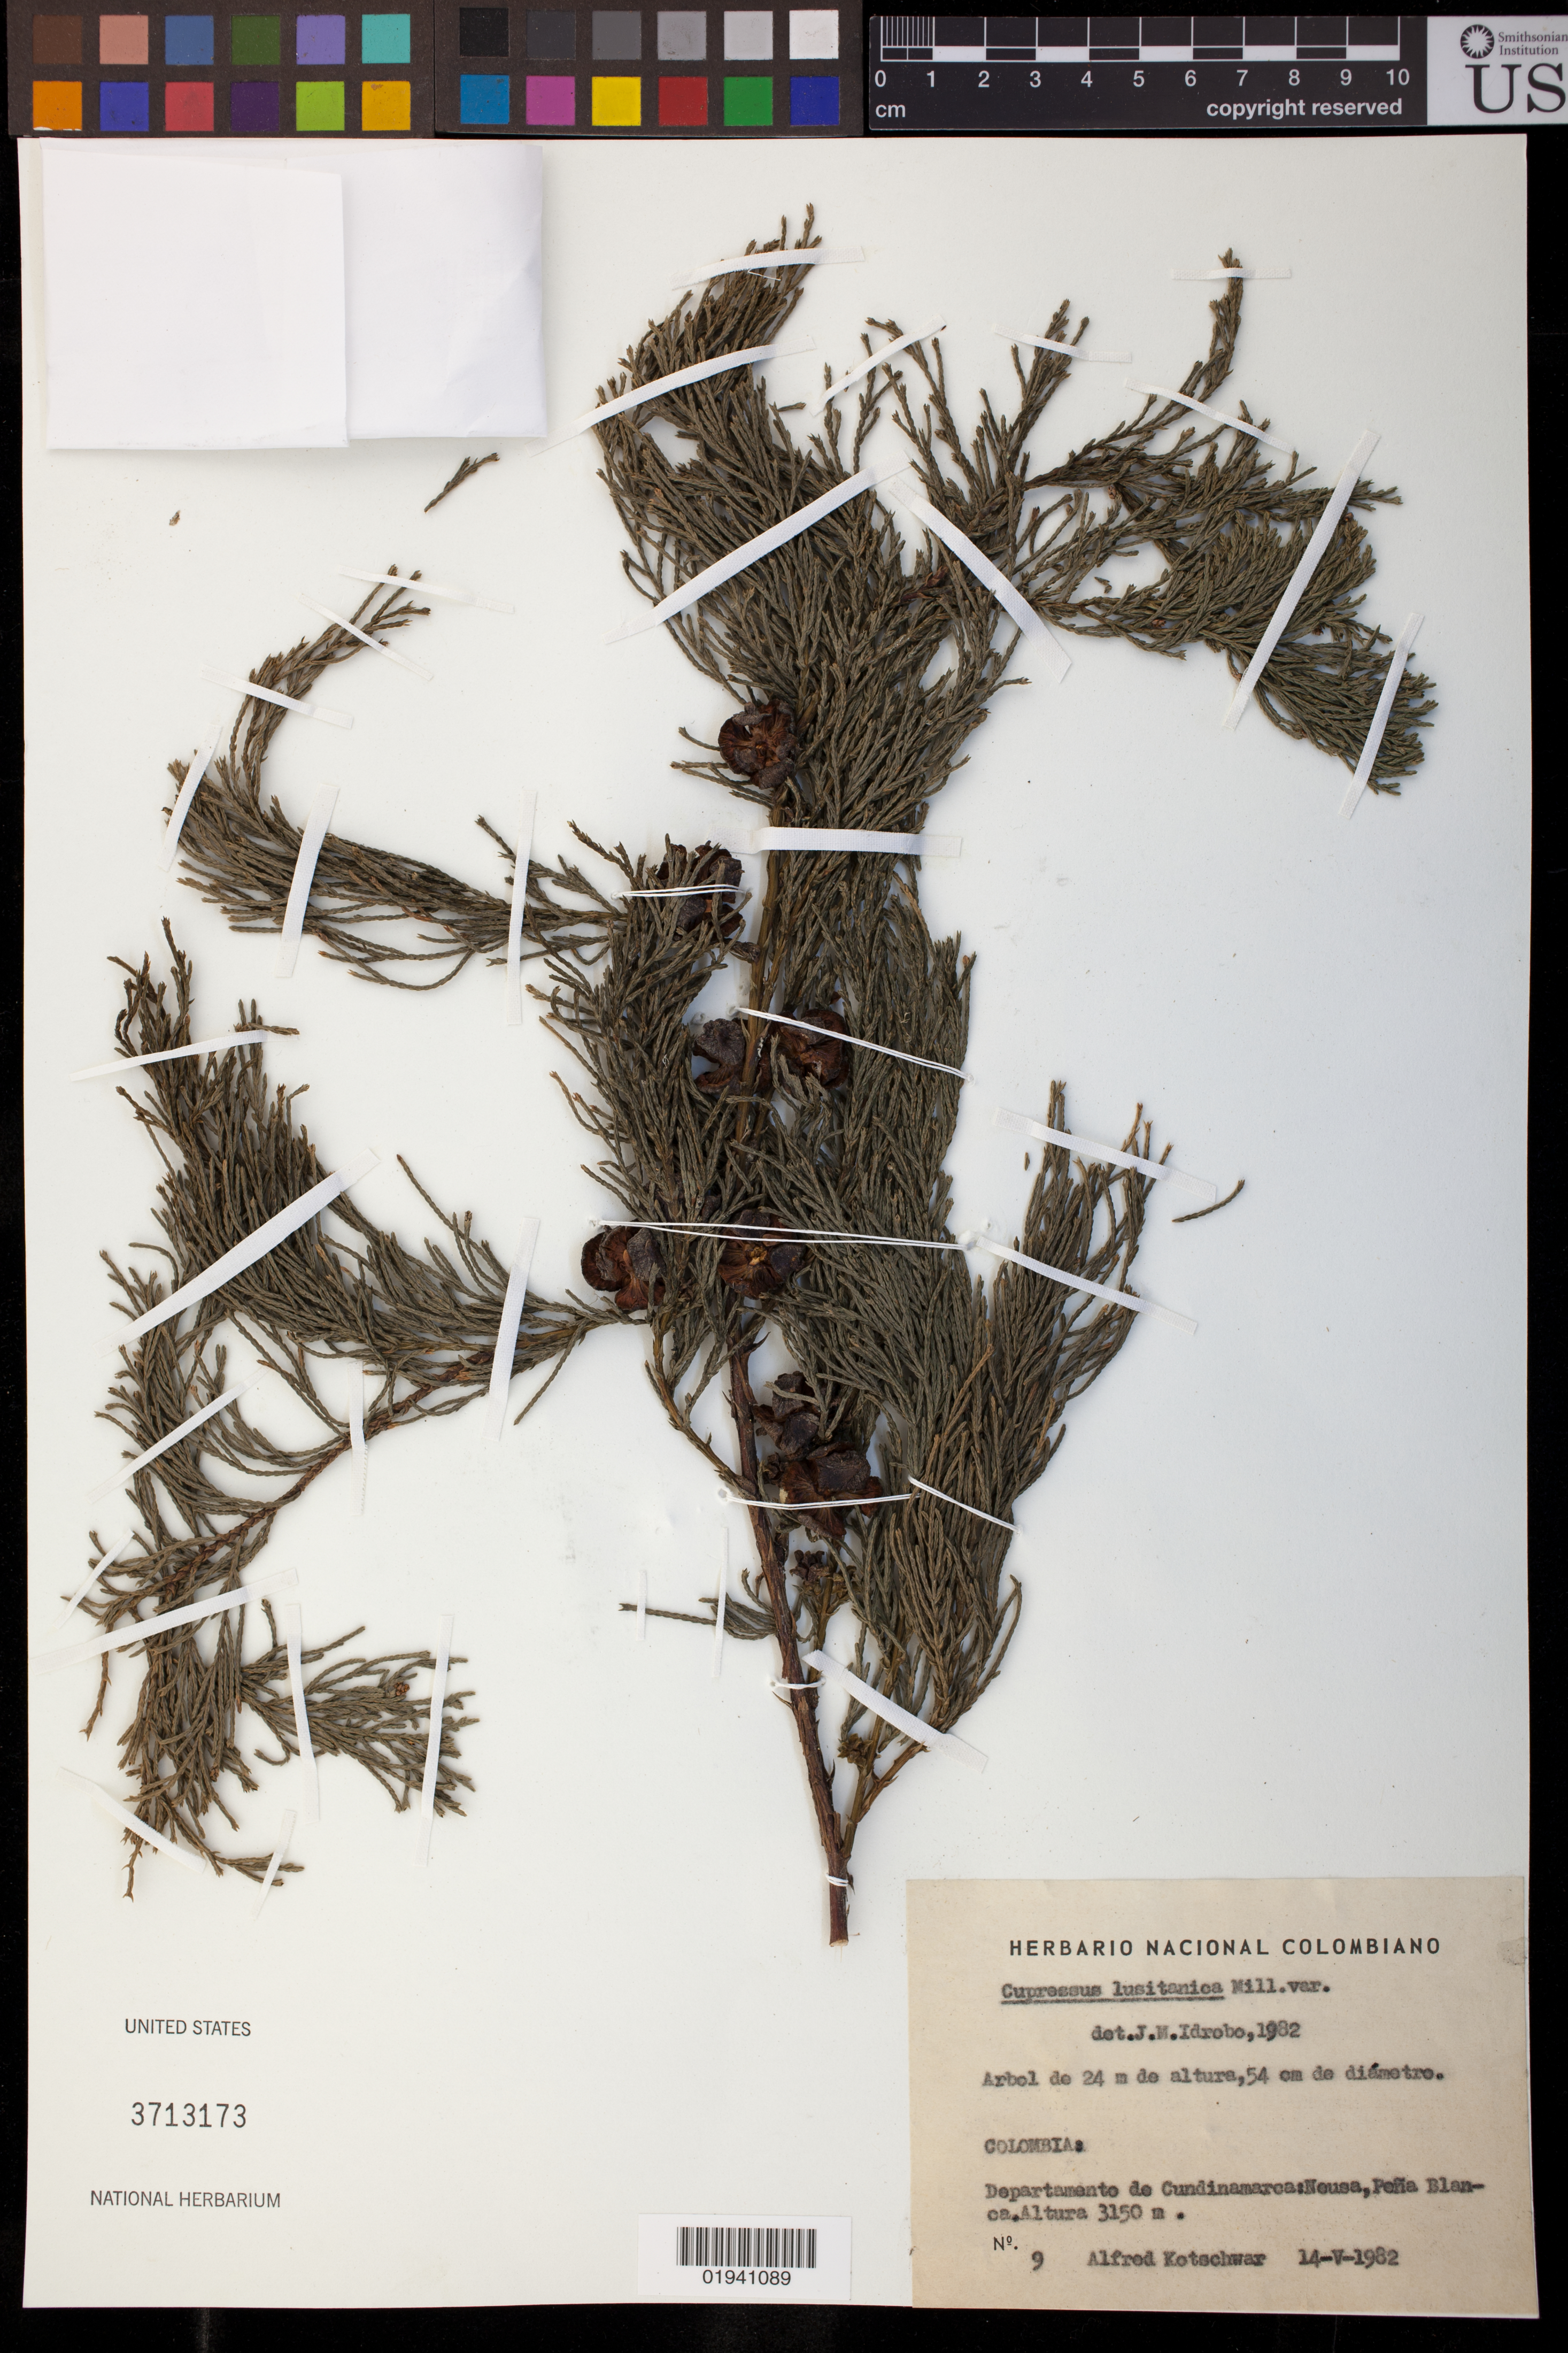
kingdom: Plantae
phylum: Tracheophyta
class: Pinopsida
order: Pinales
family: Cupressaceae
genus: Hesperocyparis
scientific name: Hesperocyparis lusitanica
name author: (Miller) Bartel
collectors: A. Kotschwar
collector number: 9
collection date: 1982-05-14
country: Colombia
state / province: Cundinamarca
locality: Pena Blanca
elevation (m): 3150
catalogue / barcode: US 3713173